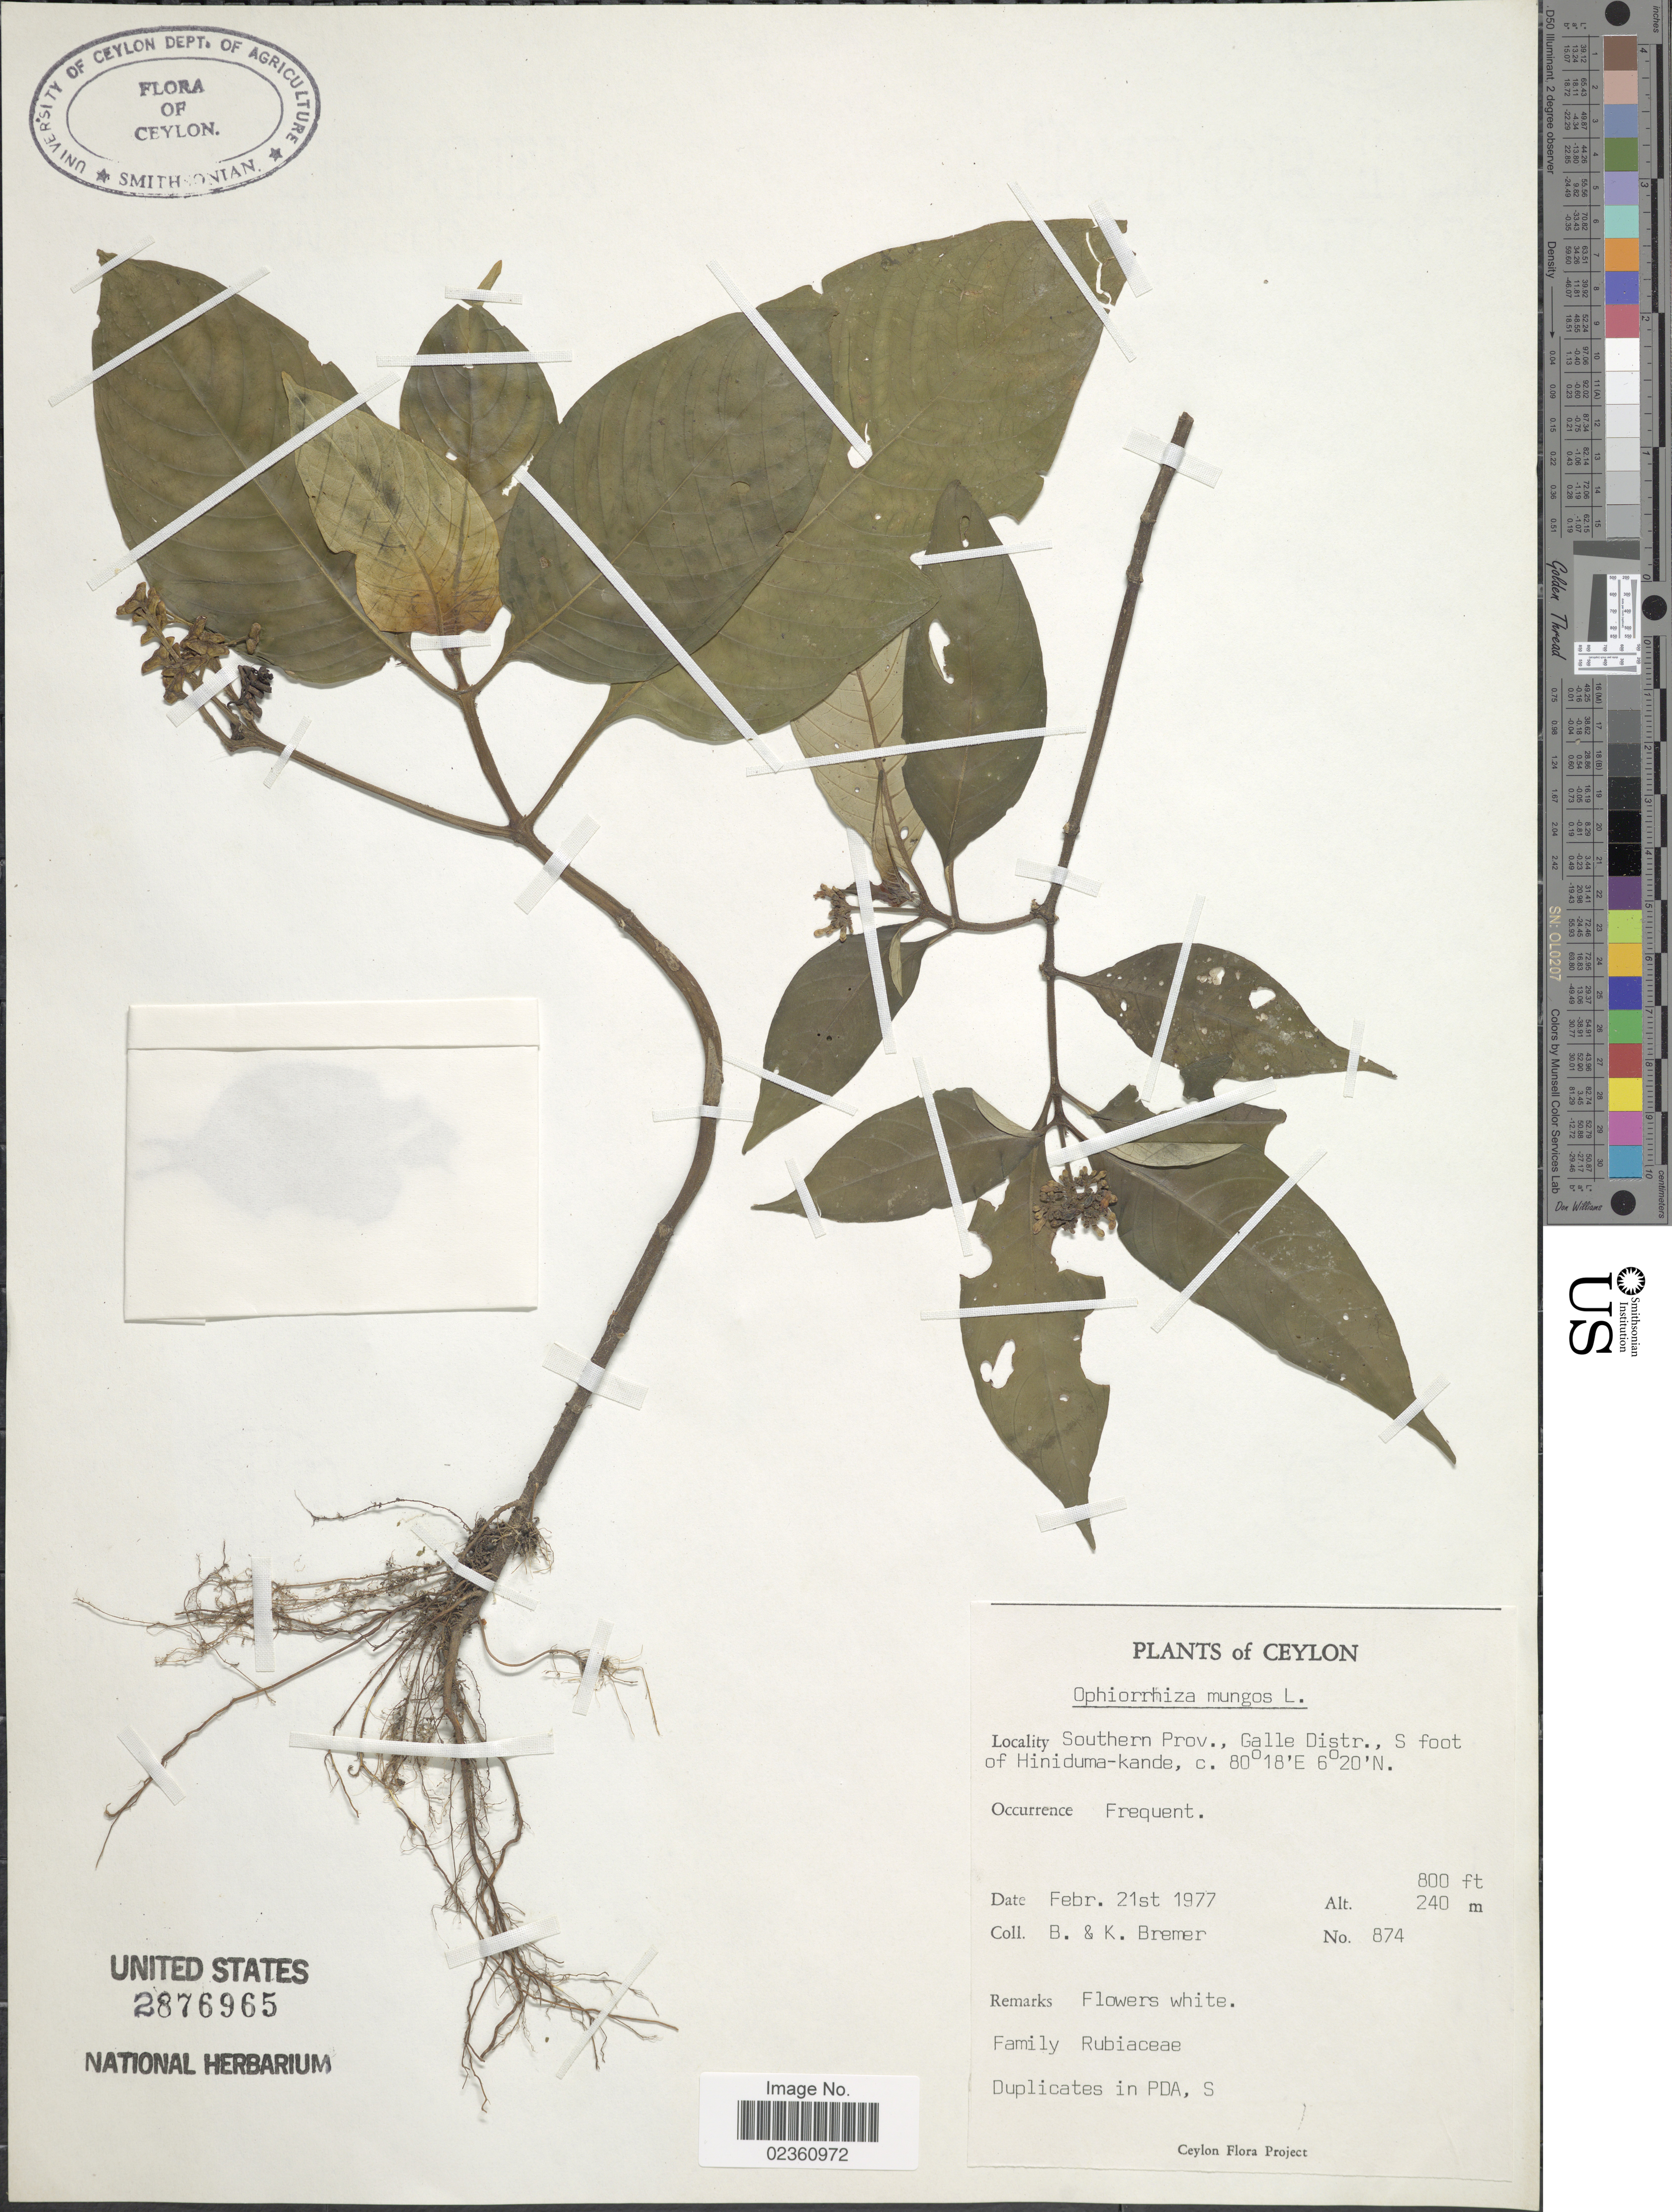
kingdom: Plantae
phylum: Tracheophyta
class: Magnoliopsida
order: Gentianales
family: Rubiaceae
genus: Ophiorrhiza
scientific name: Ophiorrhiza mungos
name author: L.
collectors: B. Bremer & K. Bremer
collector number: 874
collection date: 1977-02-21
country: Sri Lanka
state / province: Southern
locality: Ceylon. Galle Distr., S foot of Hiniduma-kande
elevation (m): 244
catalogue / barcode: US 2876965